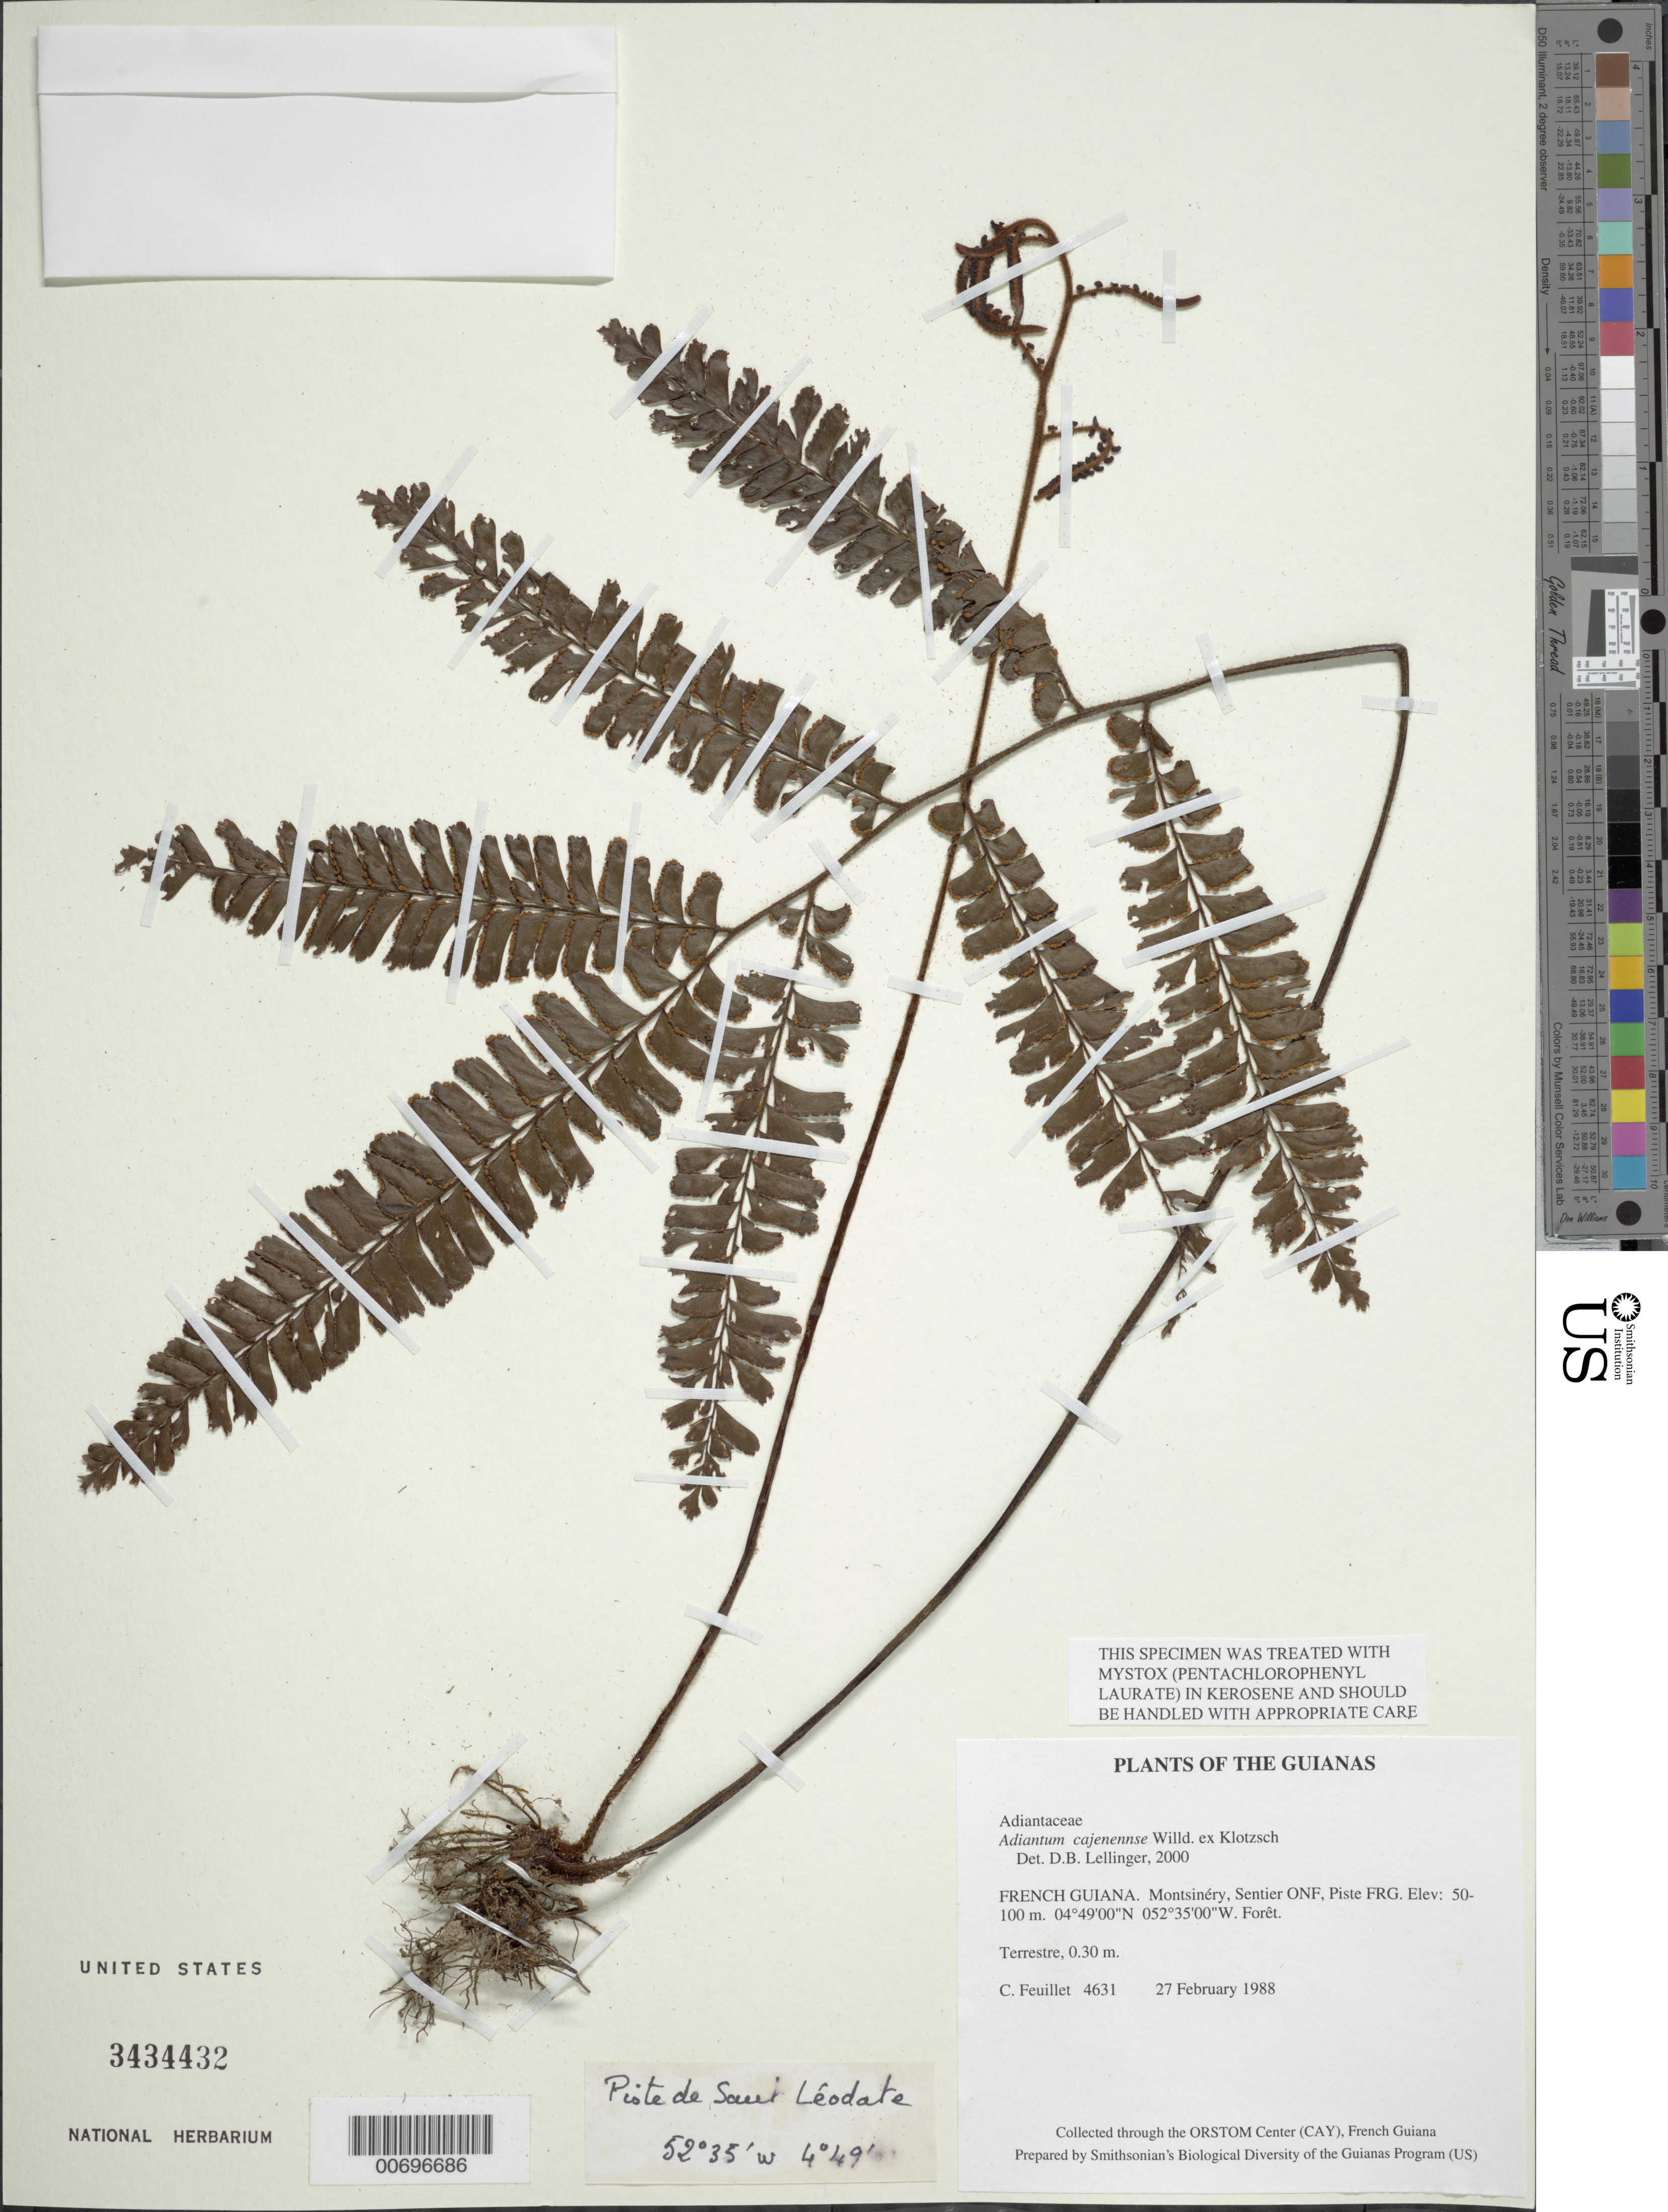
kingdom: Plantae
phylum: Tracheophyta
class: Polypodiopsida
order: Polypodiales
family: Pteridaceae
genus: Adiantum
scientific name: Adiantum cajennense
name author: Willd. ex Klotzsch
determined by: Lellinger, David B., (BOT), Smithsonian Institution - National Museum of Natural History (UNITED STATES)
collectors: C. Feuillet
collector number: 4631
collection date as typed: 27-Feb-88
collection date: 1988-02-27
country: French Guiana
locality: Montsinéry, Sentier ONF, Piste FRG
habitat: Forêt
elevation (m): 50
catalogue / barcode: US 3434432